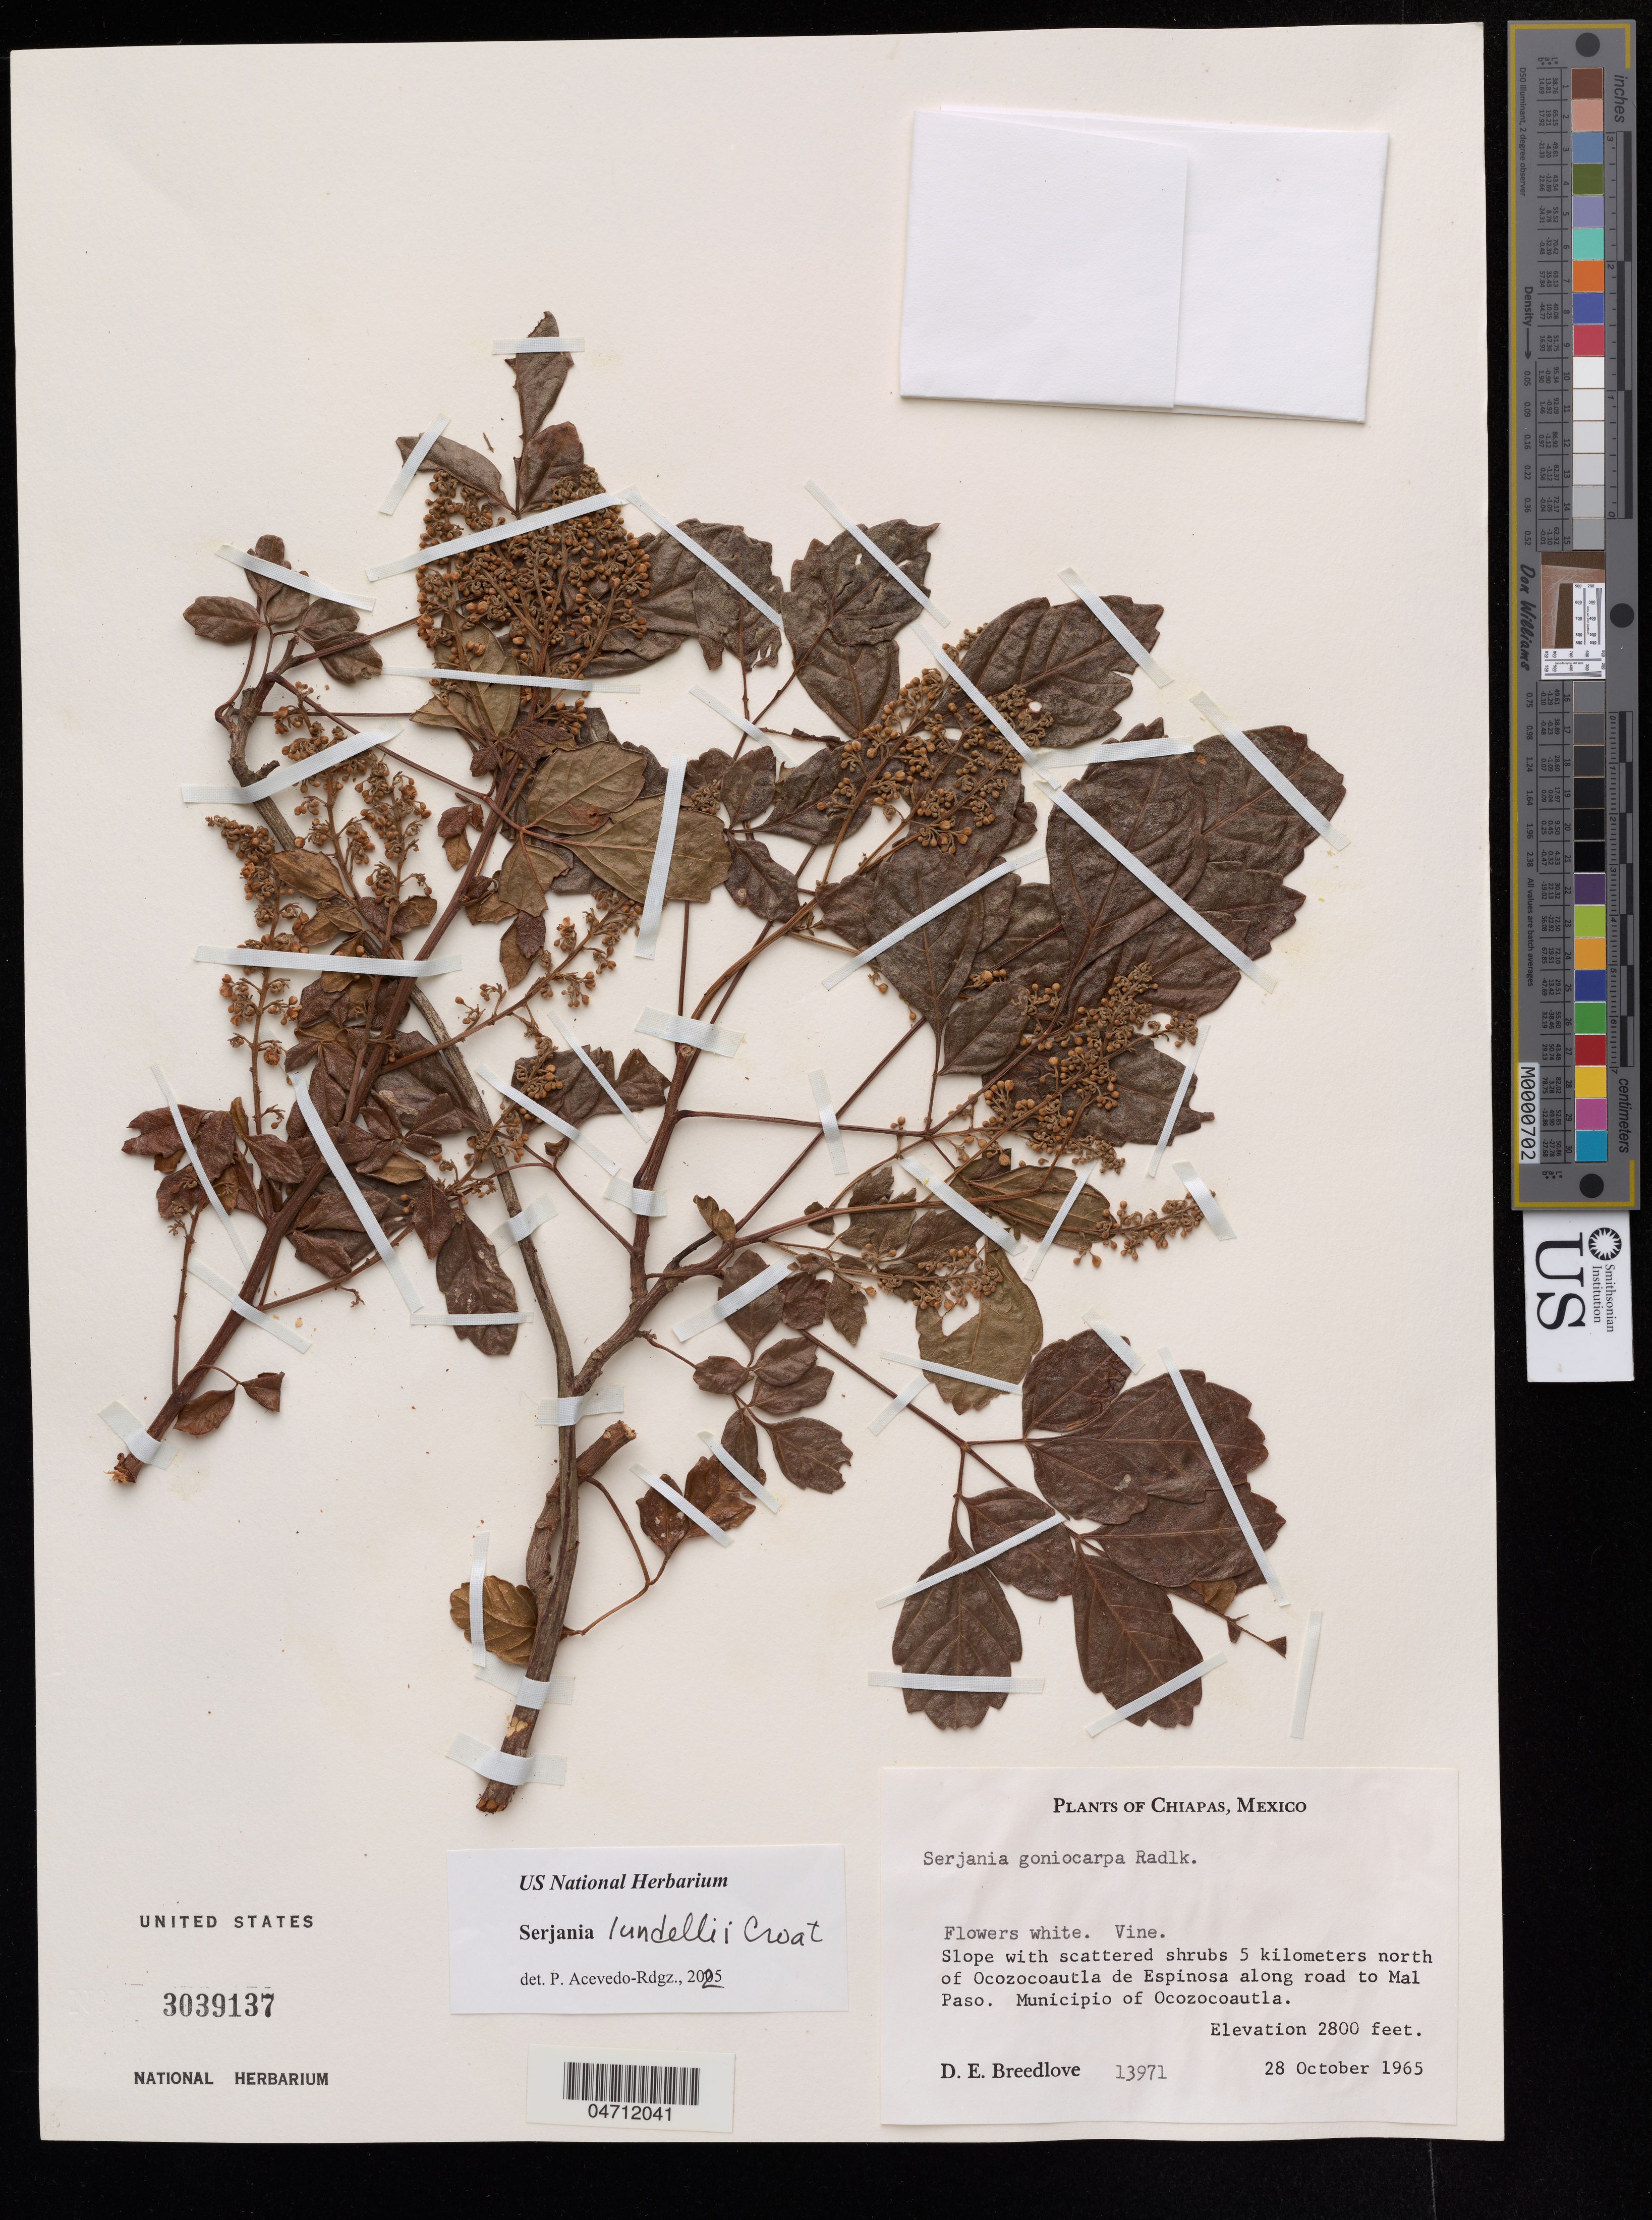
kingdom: Plantae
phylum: Tracheophyta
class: Magnoliopsida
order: Sapindales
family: Sapindaceae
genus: Serjania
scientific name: Serjania lundellii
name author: Croat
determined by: Acevedo-Rodriguez, P., (US), Smithsonian Institution - National Museum of Natural History (UNITED STATES)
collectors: D. E. Breedlove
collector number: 13971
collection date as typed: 28 Oct 1965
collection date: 1965-10-28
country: Mexico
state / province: Chiapas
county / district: Ocozocoautla de Espinosa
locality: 5 km N of Ocozocoautla de Espinosa along road to Mal Paso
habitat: Slope with scattered shrubs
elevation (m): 853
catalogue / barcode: US 3039137